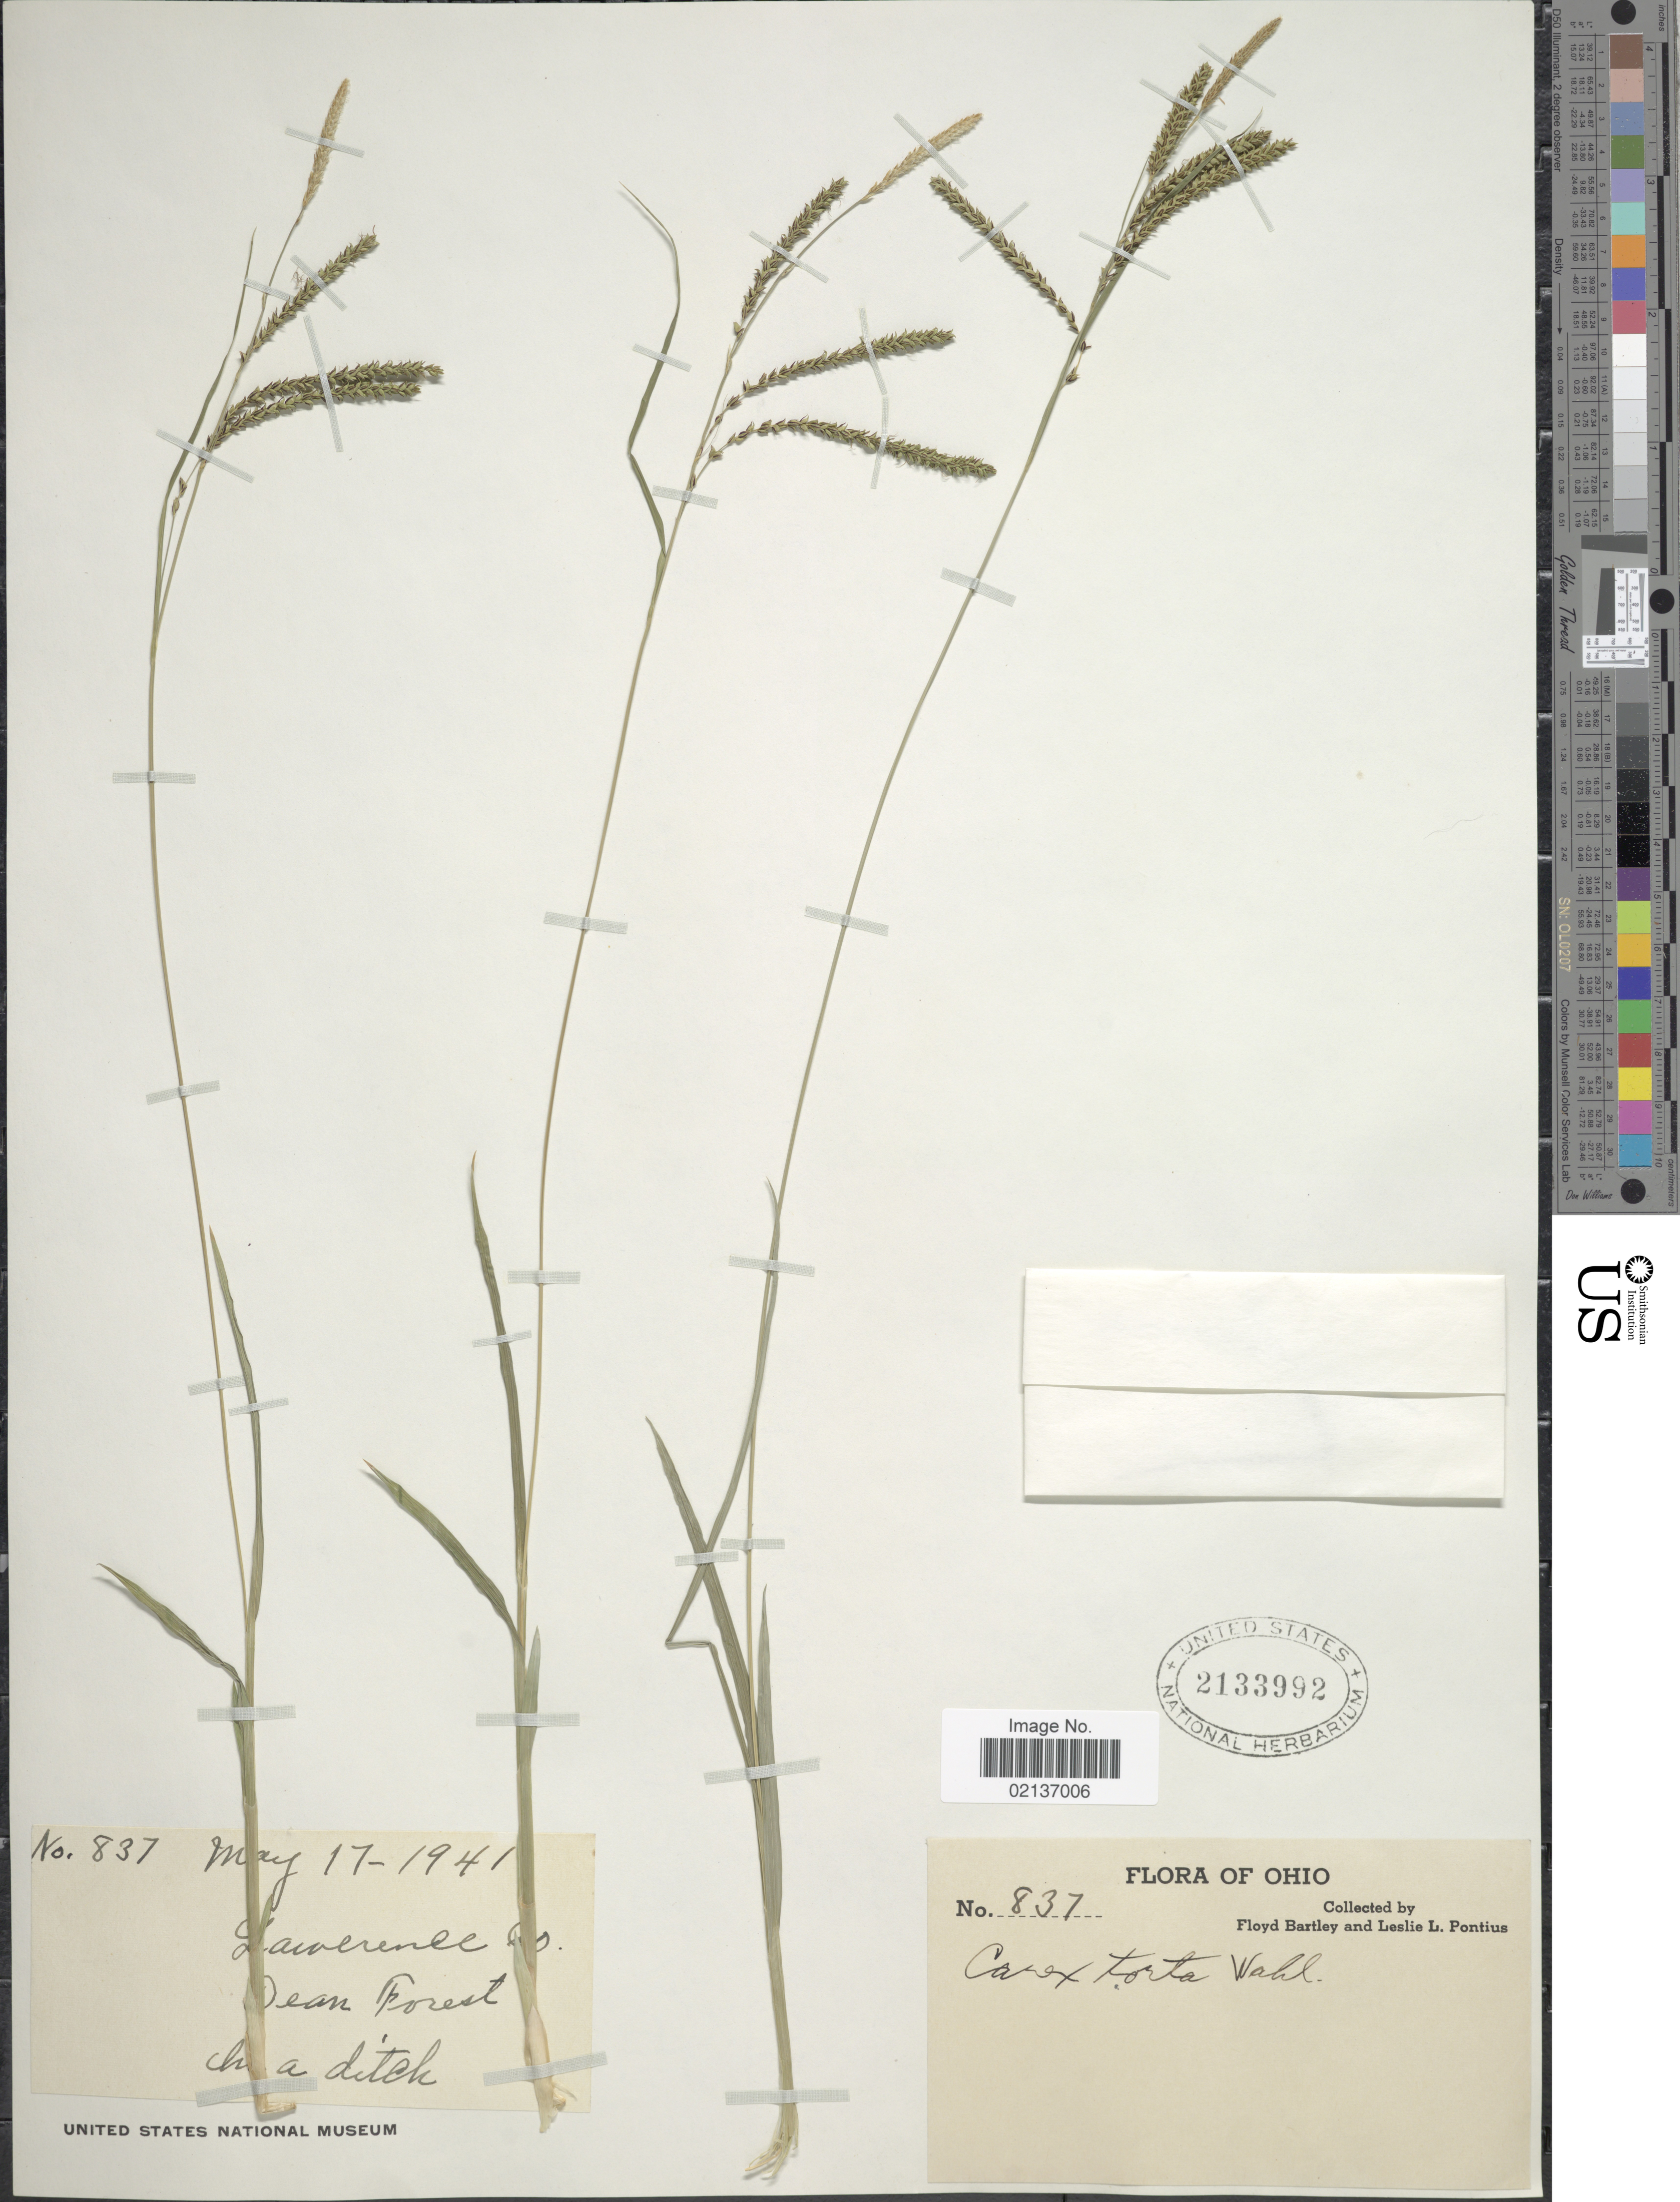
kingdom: Plantae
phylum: Tracheophyta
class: Liliopsida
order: Poales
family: Cyperaceae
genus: Carex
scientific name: Carex torta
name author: Boott ex Tuck.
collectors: F. Bartley & L. L. Pontious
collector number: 837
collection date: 1941-05-17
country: United States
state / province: Ohio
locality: Lawrence Co, Dean Forest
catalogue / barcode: US 2133992